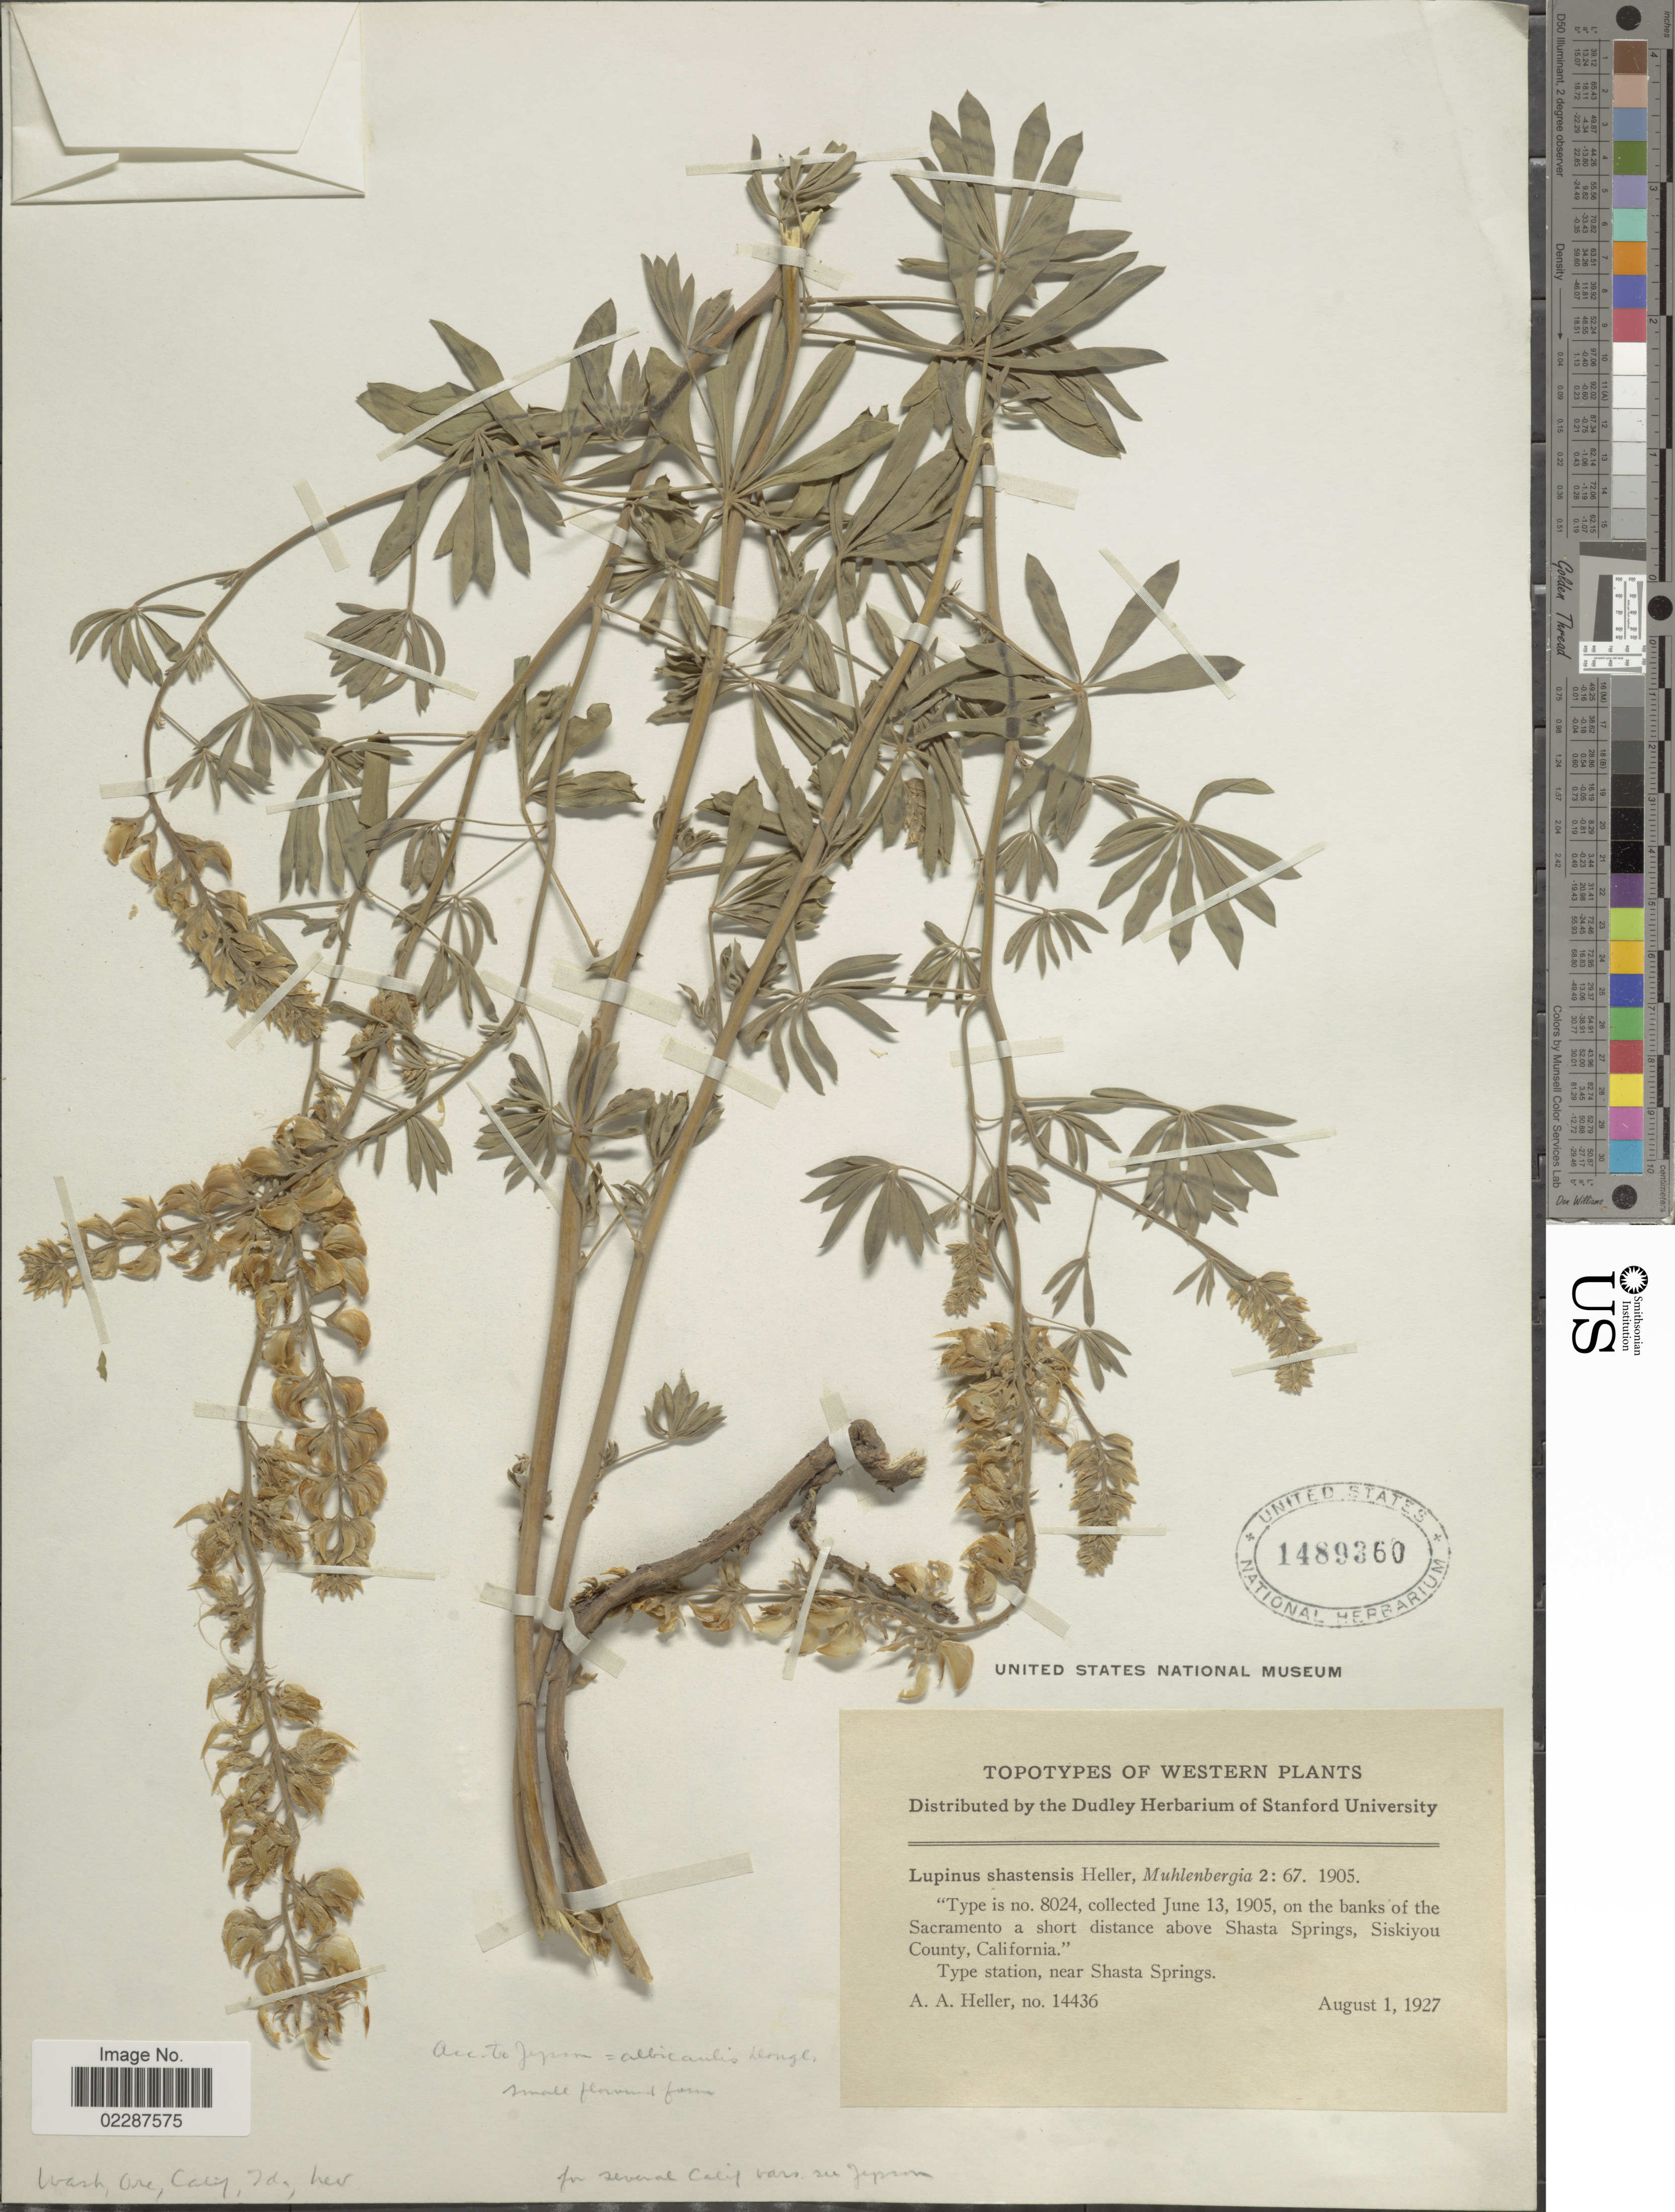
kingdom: Plantae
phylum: Tracheophyta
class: Magnoliopsida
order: Fabales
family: Fabaceae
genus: Lupinus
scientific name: Lupinus shastensis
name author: A. Heller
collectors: A. A. Heller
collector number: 14436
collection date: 1927-08-01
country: United States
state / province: California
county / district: Siskiyou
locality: On the banks of the Sacramento a short distance Shasta Springs, Siskiyou County, Type station, near Shasta Springs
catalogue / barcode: US 1489360